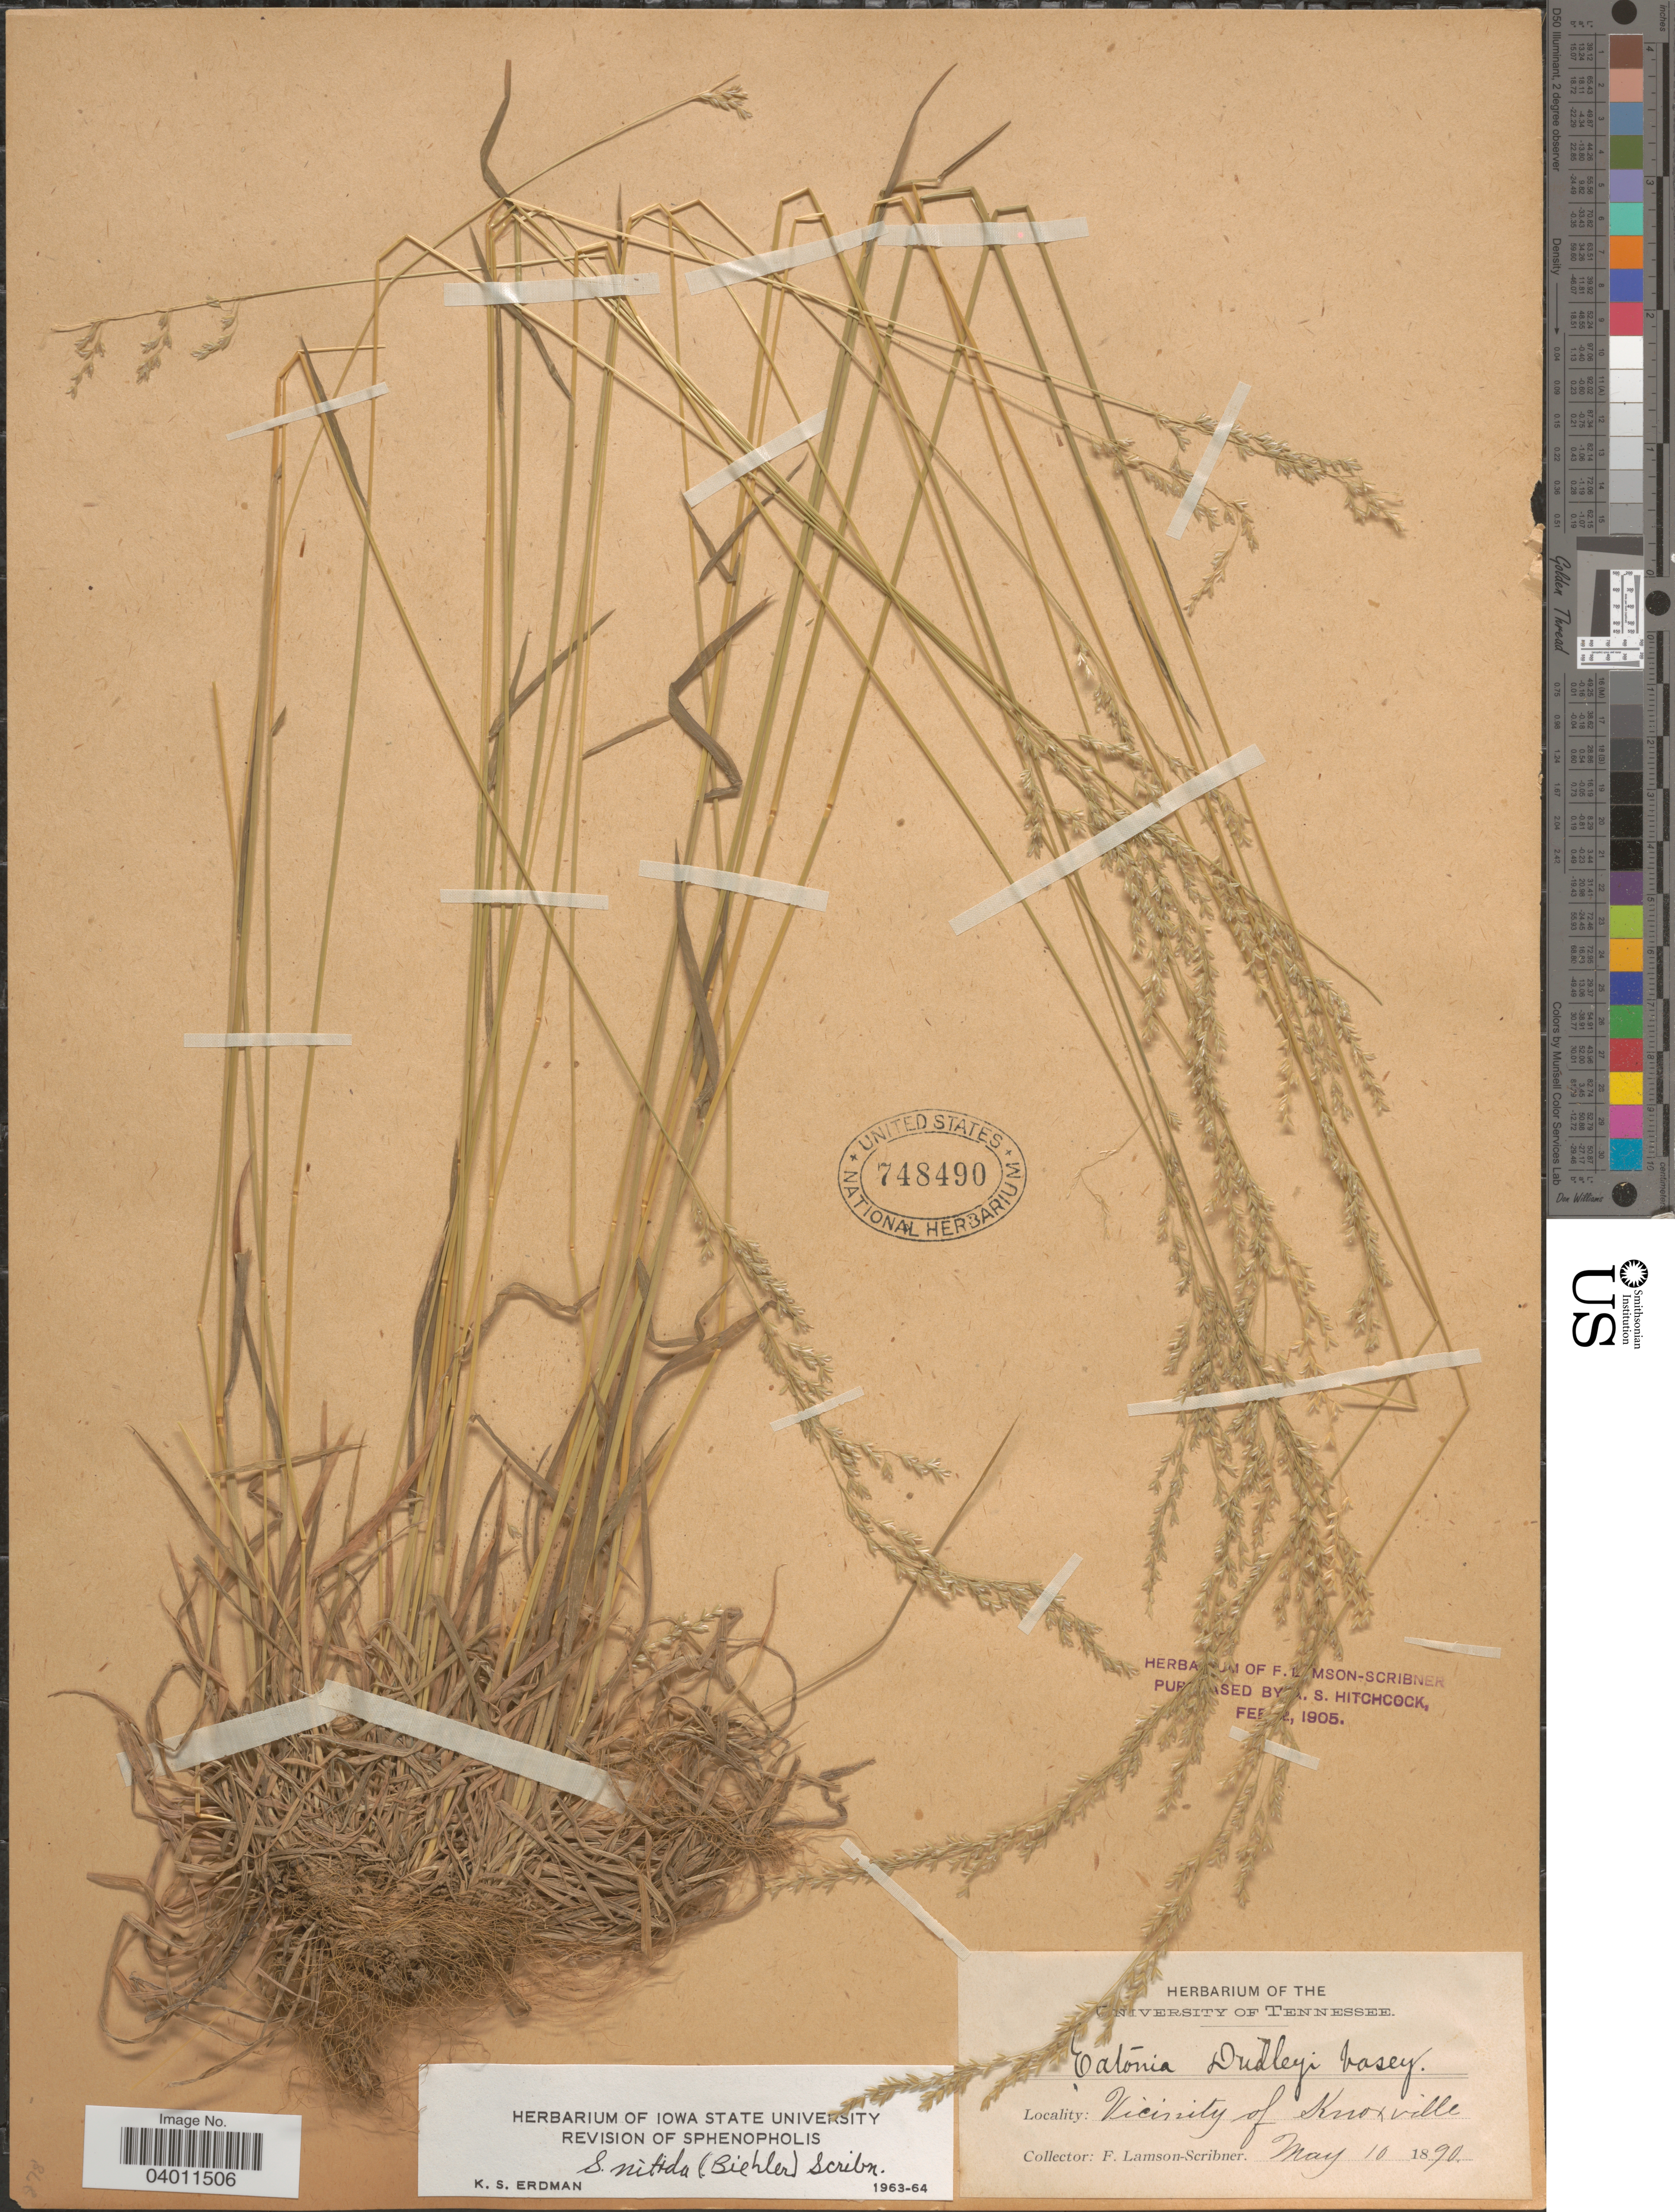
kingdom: Plantae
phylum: Tracheophyta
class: Liliopsida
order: Poales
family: Poaceae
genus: Sphenopholis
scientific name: Sphenopholis nitida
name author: (Biehler) Scribn.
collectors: F. Lamson-Scribner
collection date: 1890-05-10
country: United States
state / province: Tennessee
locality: Vicinity of Knoxville.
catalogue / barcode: US 748490